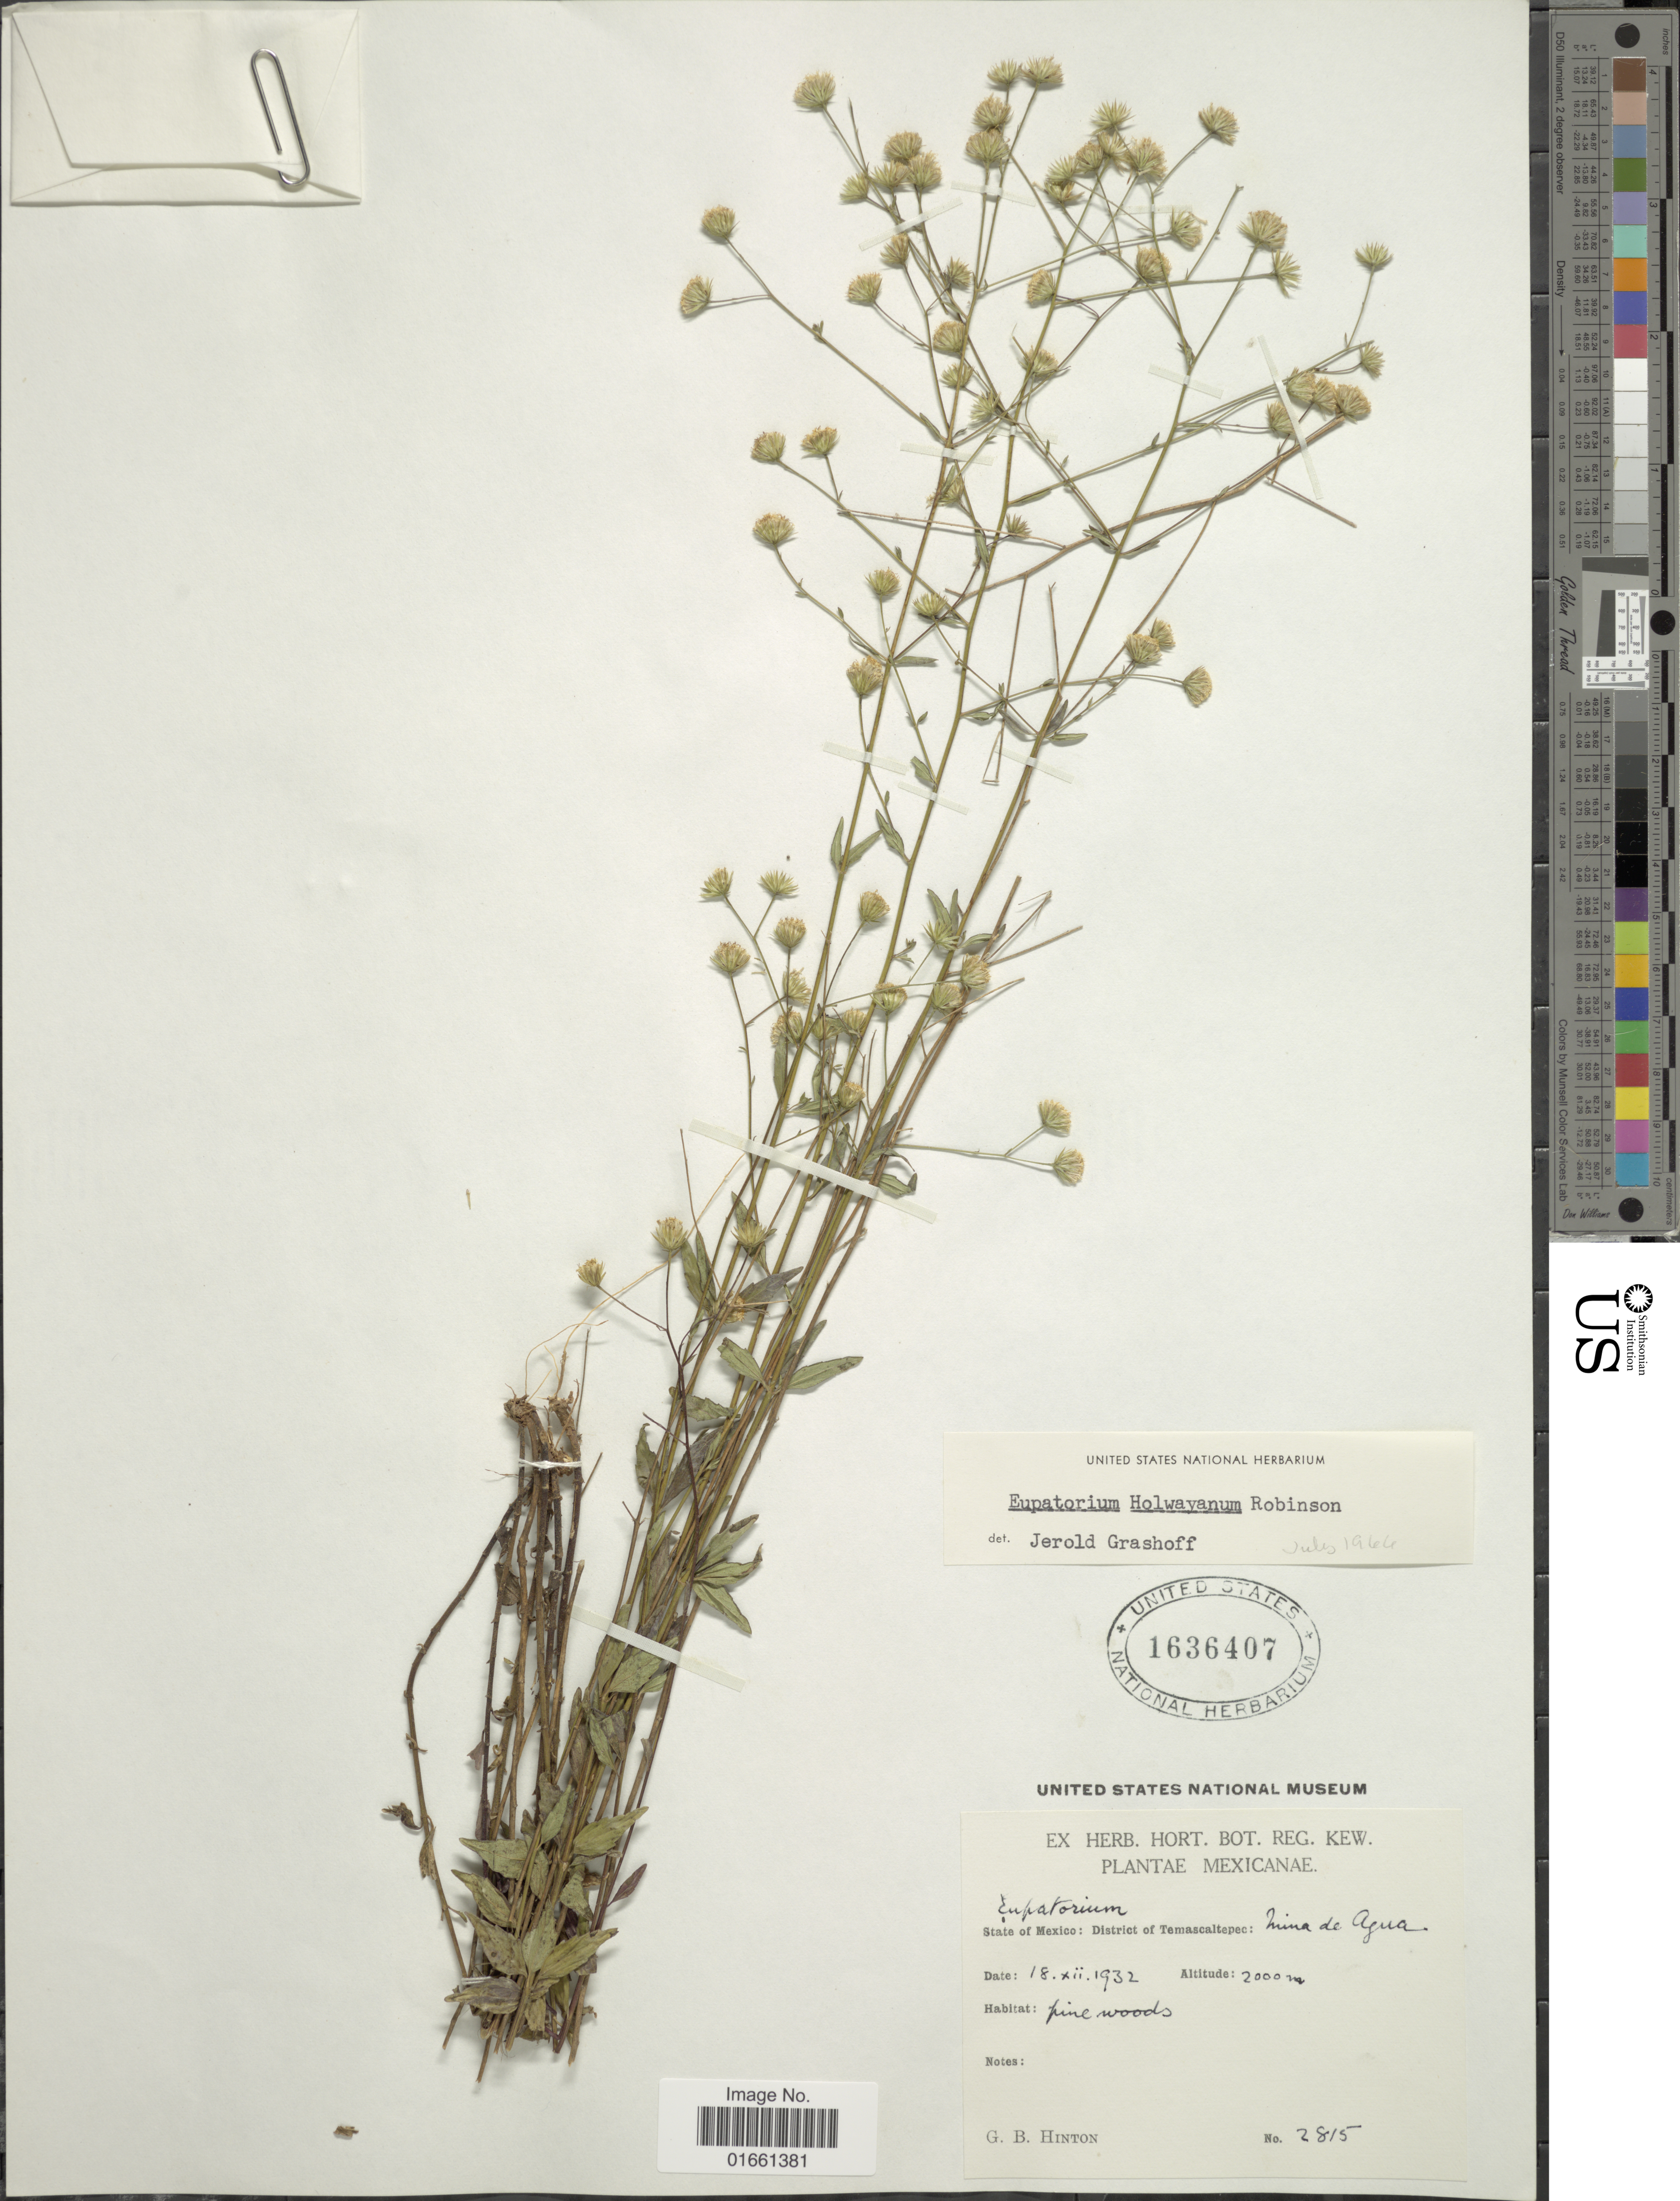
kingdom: Plantae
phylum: Tracheophyta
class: Magnoliopsida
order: Asterales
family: Asteraceae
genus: Fleischmannia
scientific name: Fleischmannia holwayana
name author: (B.L. Rob.) R.M. King & H. Rob.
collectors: G. B. Hinton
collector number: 2815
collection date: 1932-12-18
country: Mexico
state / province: México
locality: State of Mexico, District of Temascaltepec, Mina de Agua.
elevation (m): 2000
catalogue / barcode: US 1636407